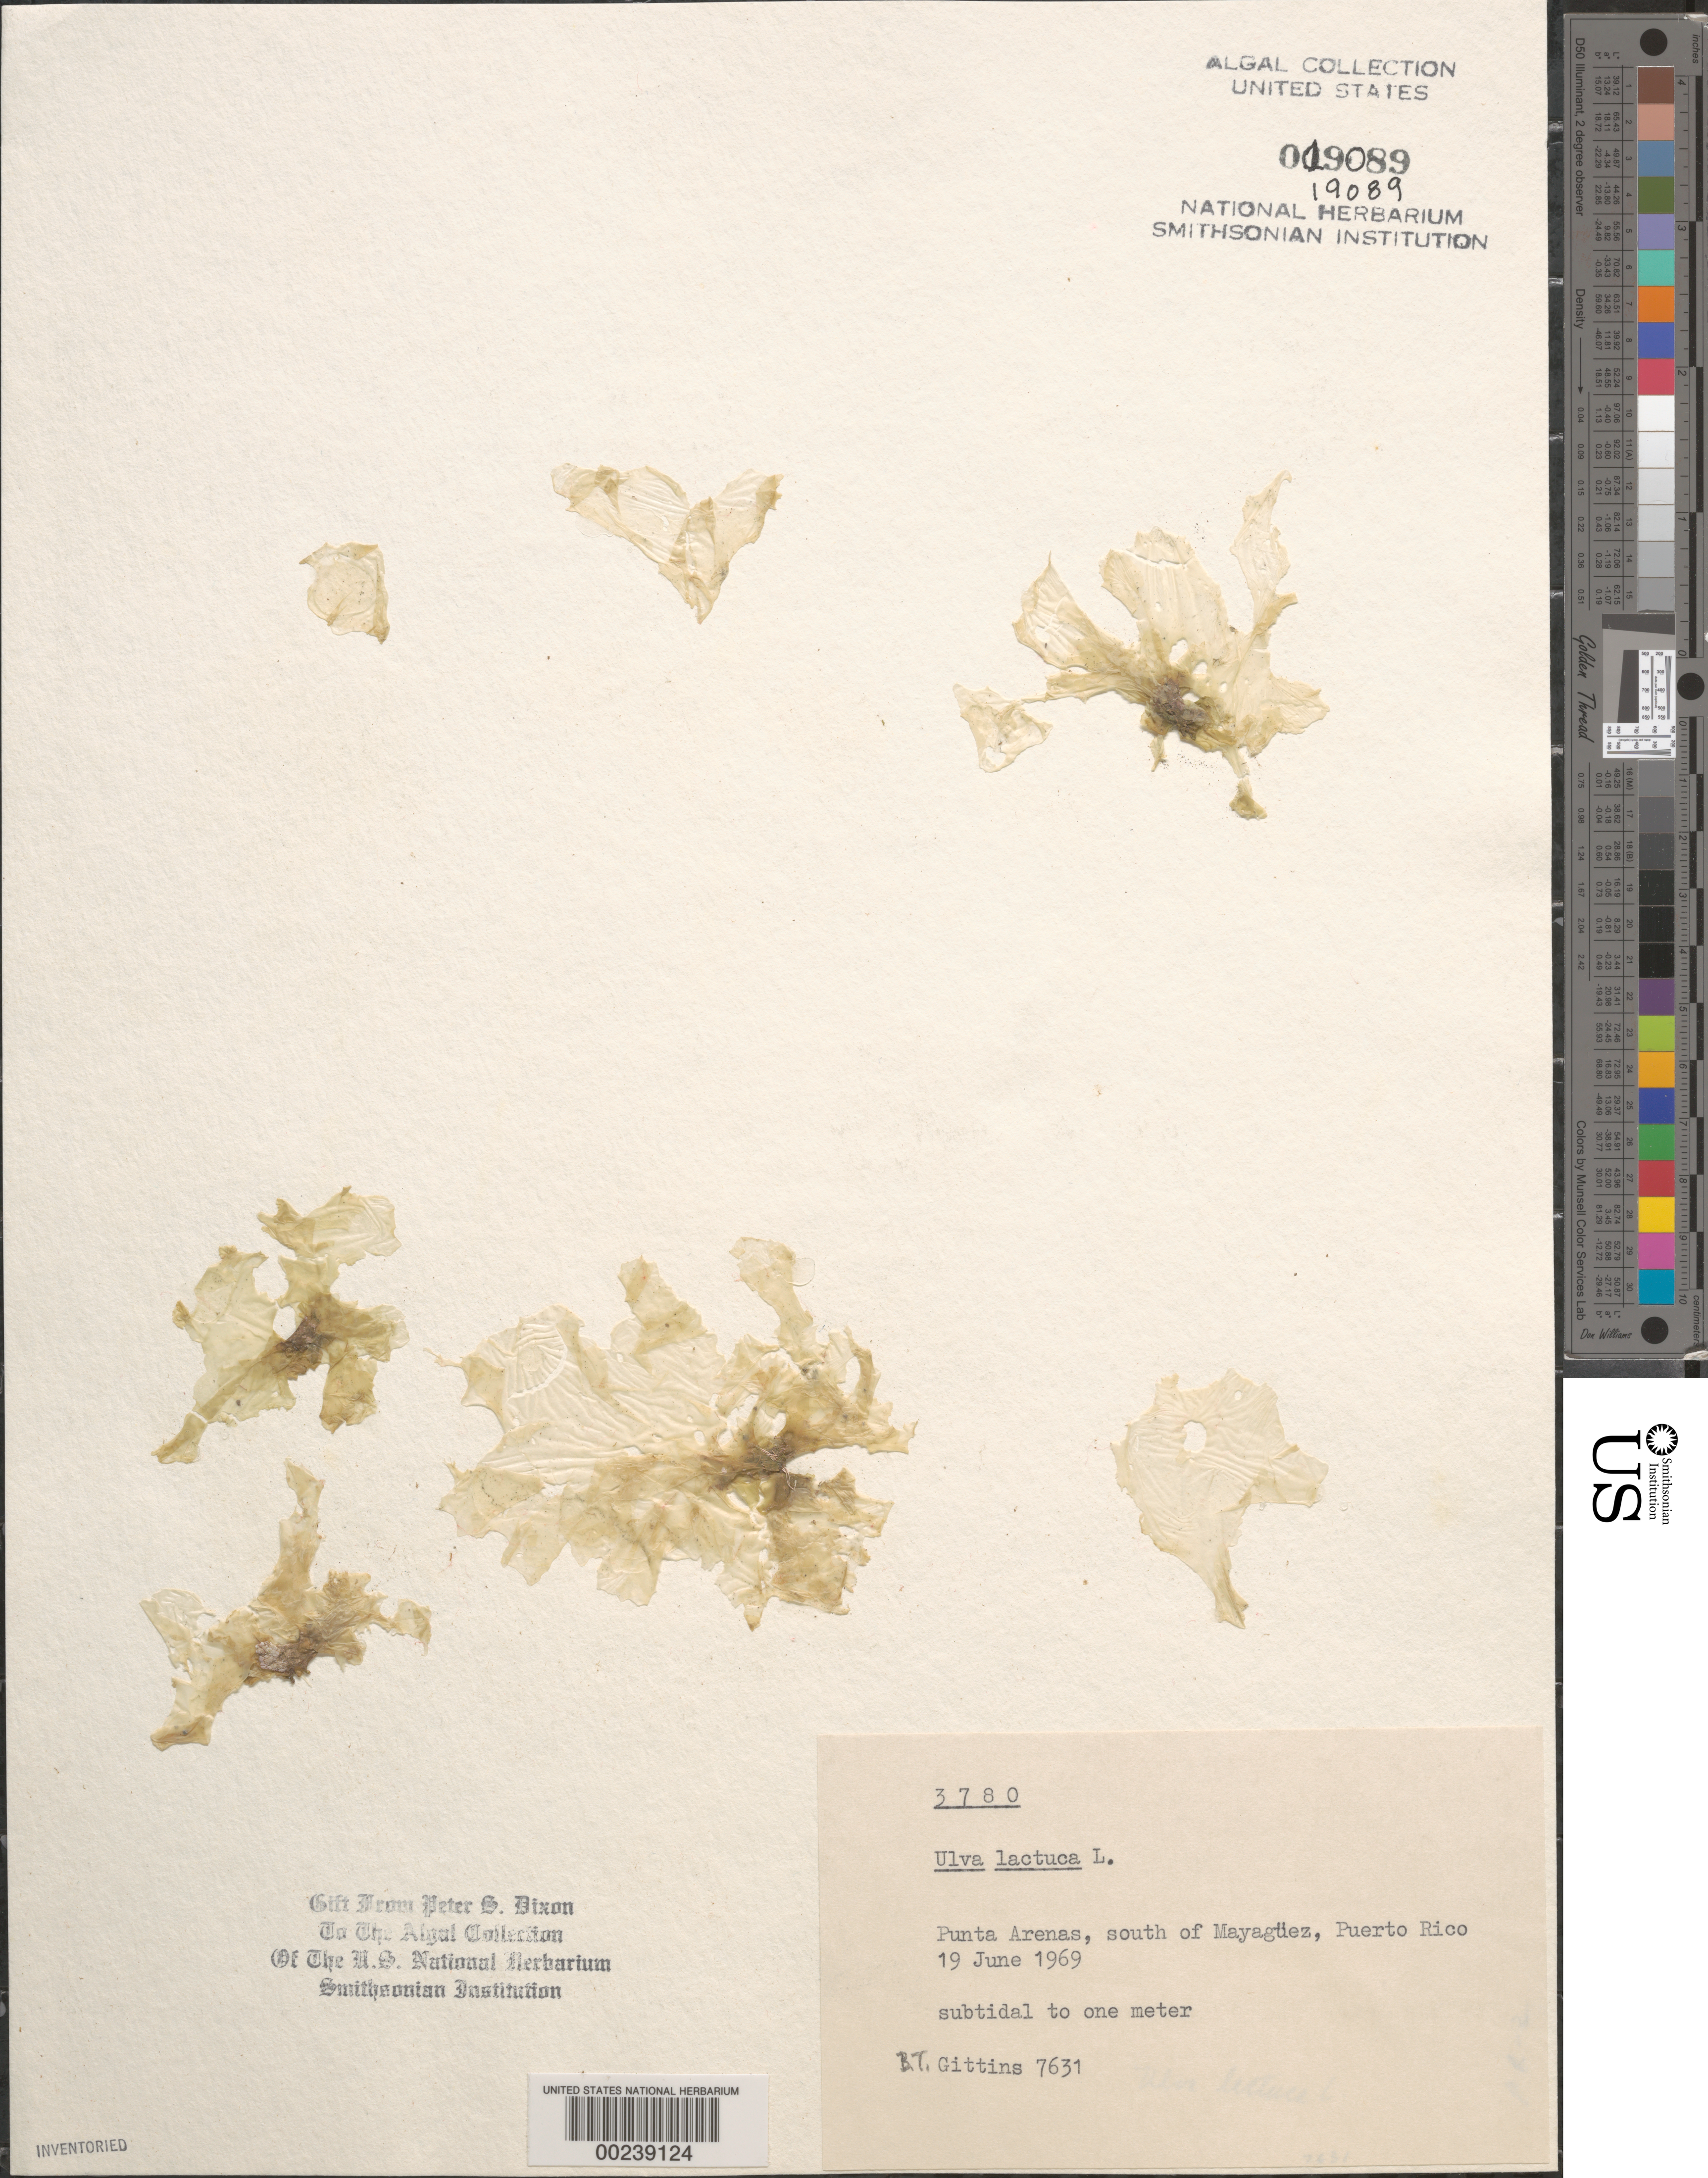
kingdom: Plantae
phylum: Chlorophyta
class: Ulvophyceae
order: Ulvales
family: Ulvaceae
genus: Ulva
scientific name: Ulva lactuca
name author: L.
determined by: Dixon, P. S.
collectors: B. Gittins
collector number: BTG 7631 & PSD 3780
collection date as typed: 19 Jun 1969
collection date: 1969-06-19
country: Puerto Rico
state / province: Mayaguez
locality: Punta arenas, south of mayaguez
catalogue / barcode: US 19089